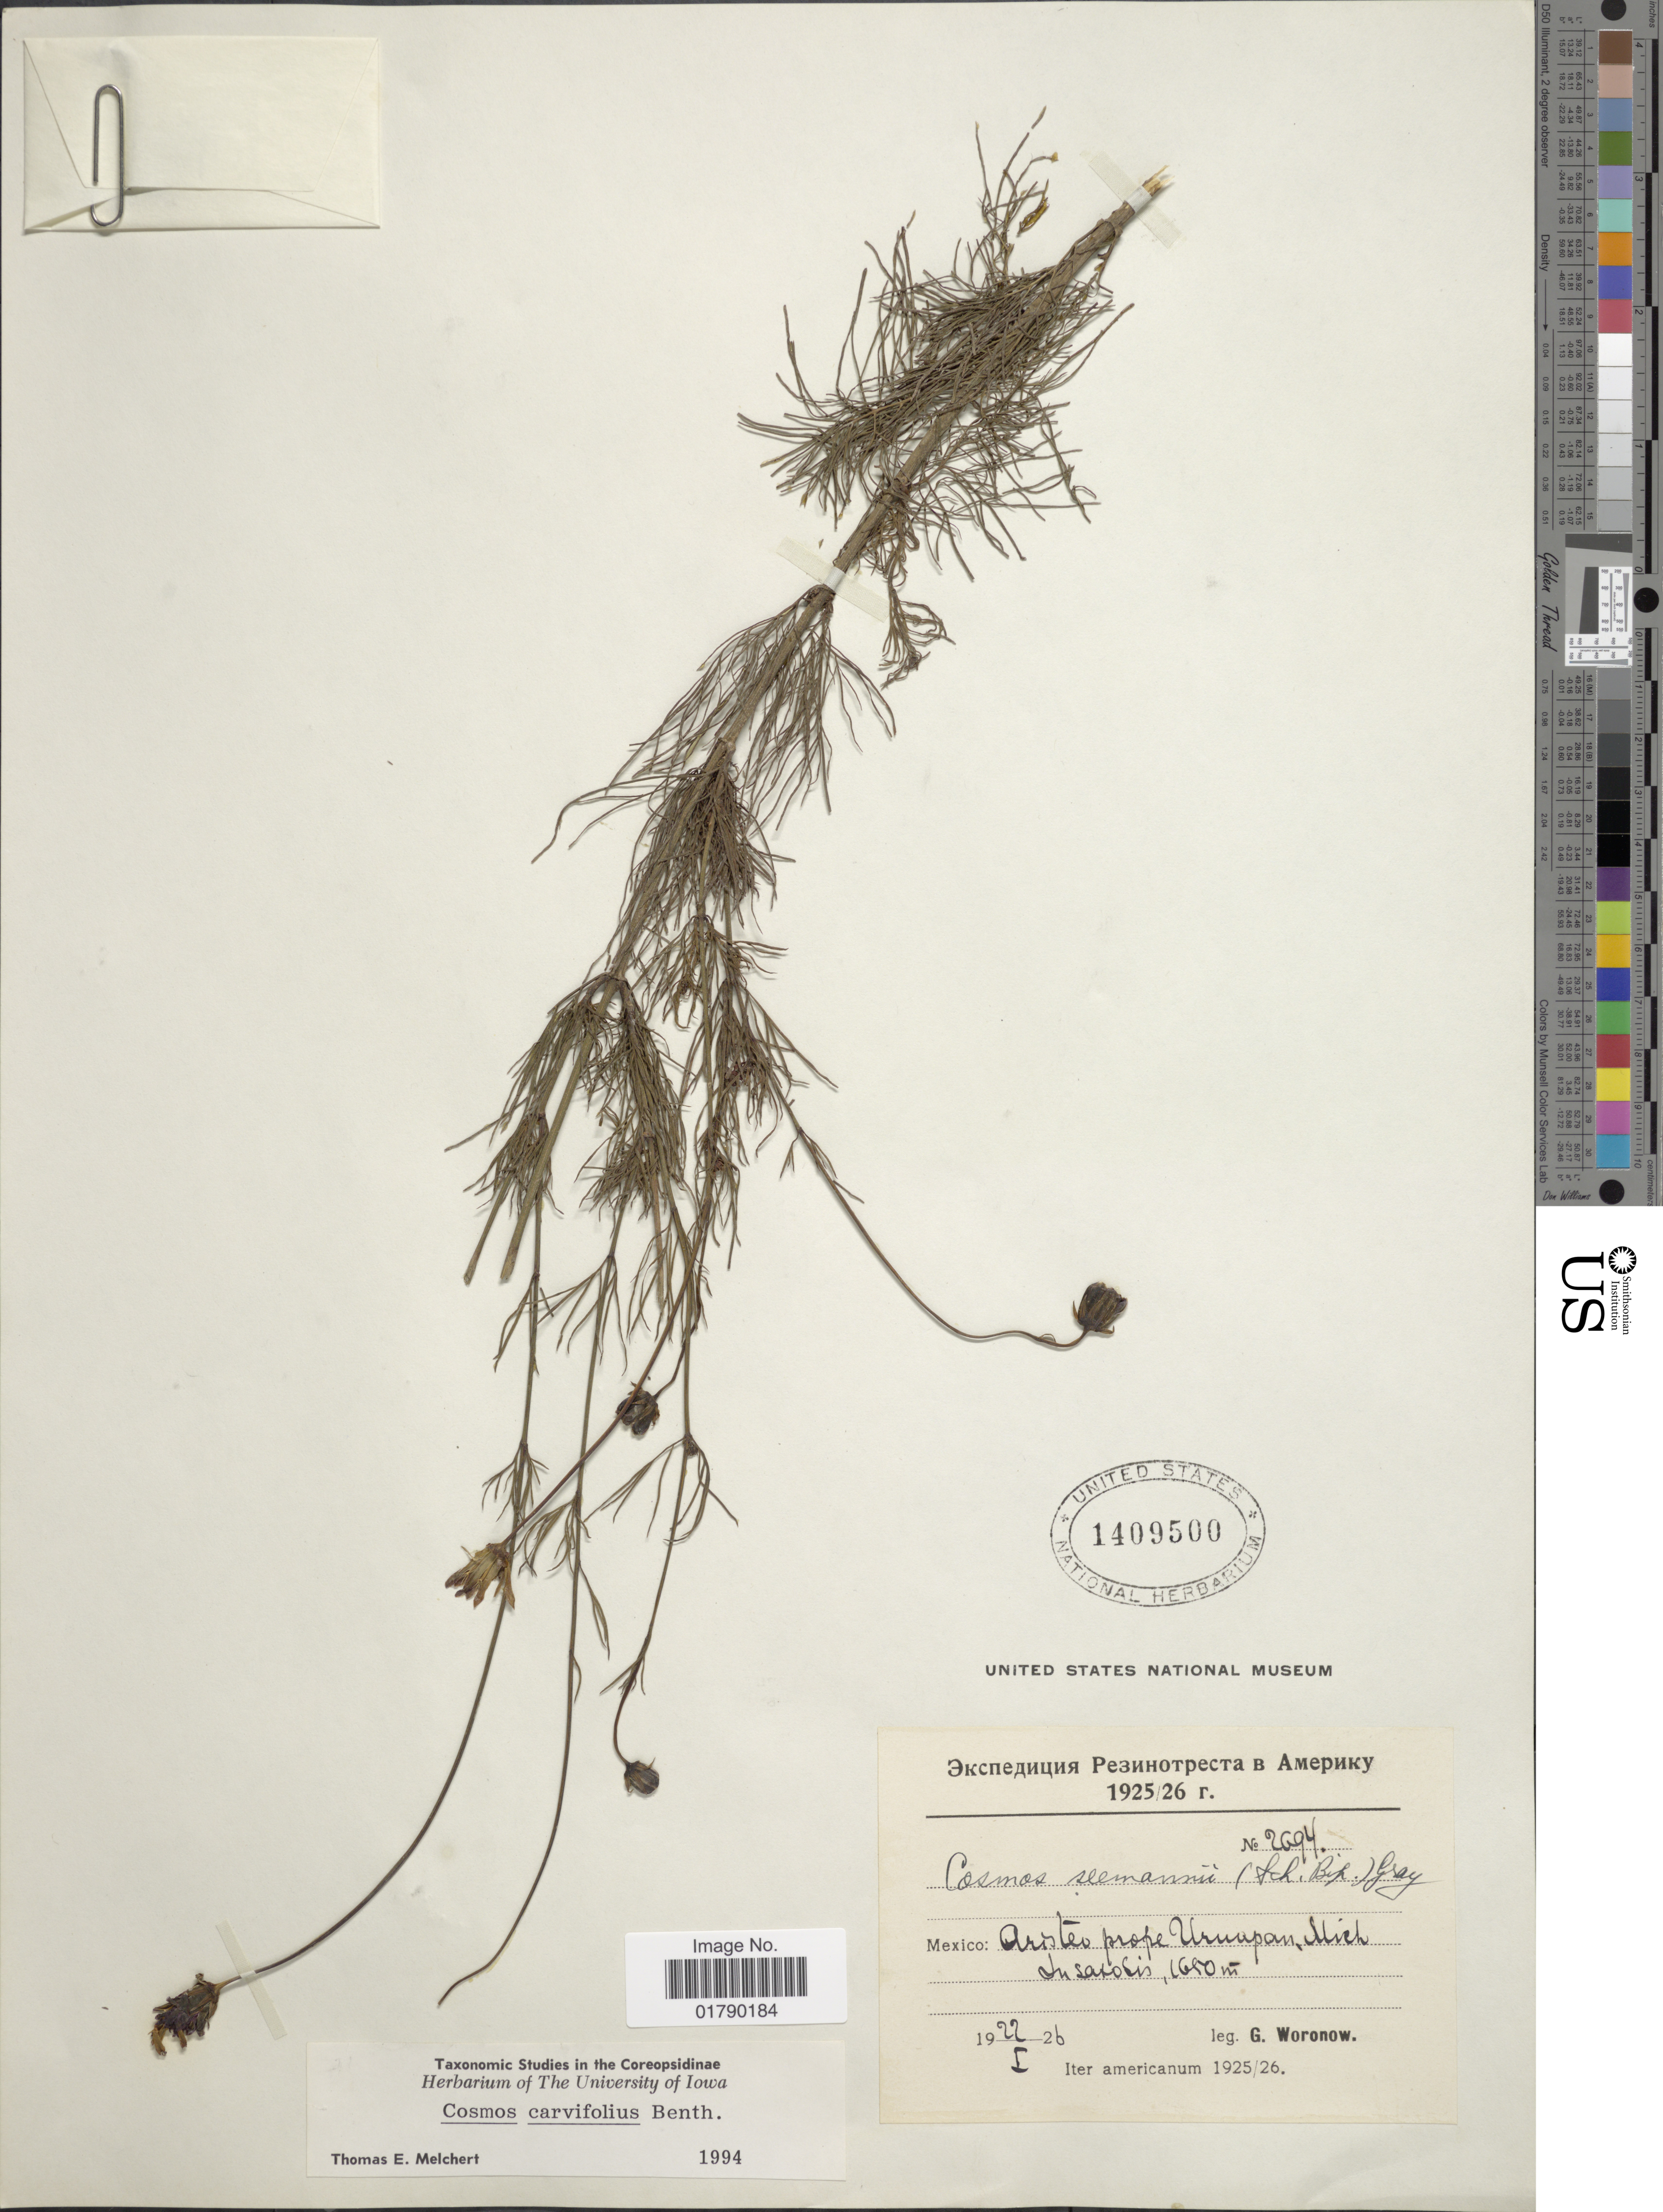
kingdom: Plantae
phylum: Tracheophyta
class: Magnoliopsida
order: Asterales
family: Asteraceae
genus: Cosmos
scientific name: Cosmos carvifolius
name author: Benth.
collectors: G. Woronow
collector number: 2694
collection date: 1926-01-22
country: Mexico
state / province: Michoacán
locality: Aristeo prope Urunpan, Mich. in saxosis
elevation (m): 1650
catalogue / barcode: US 1409500